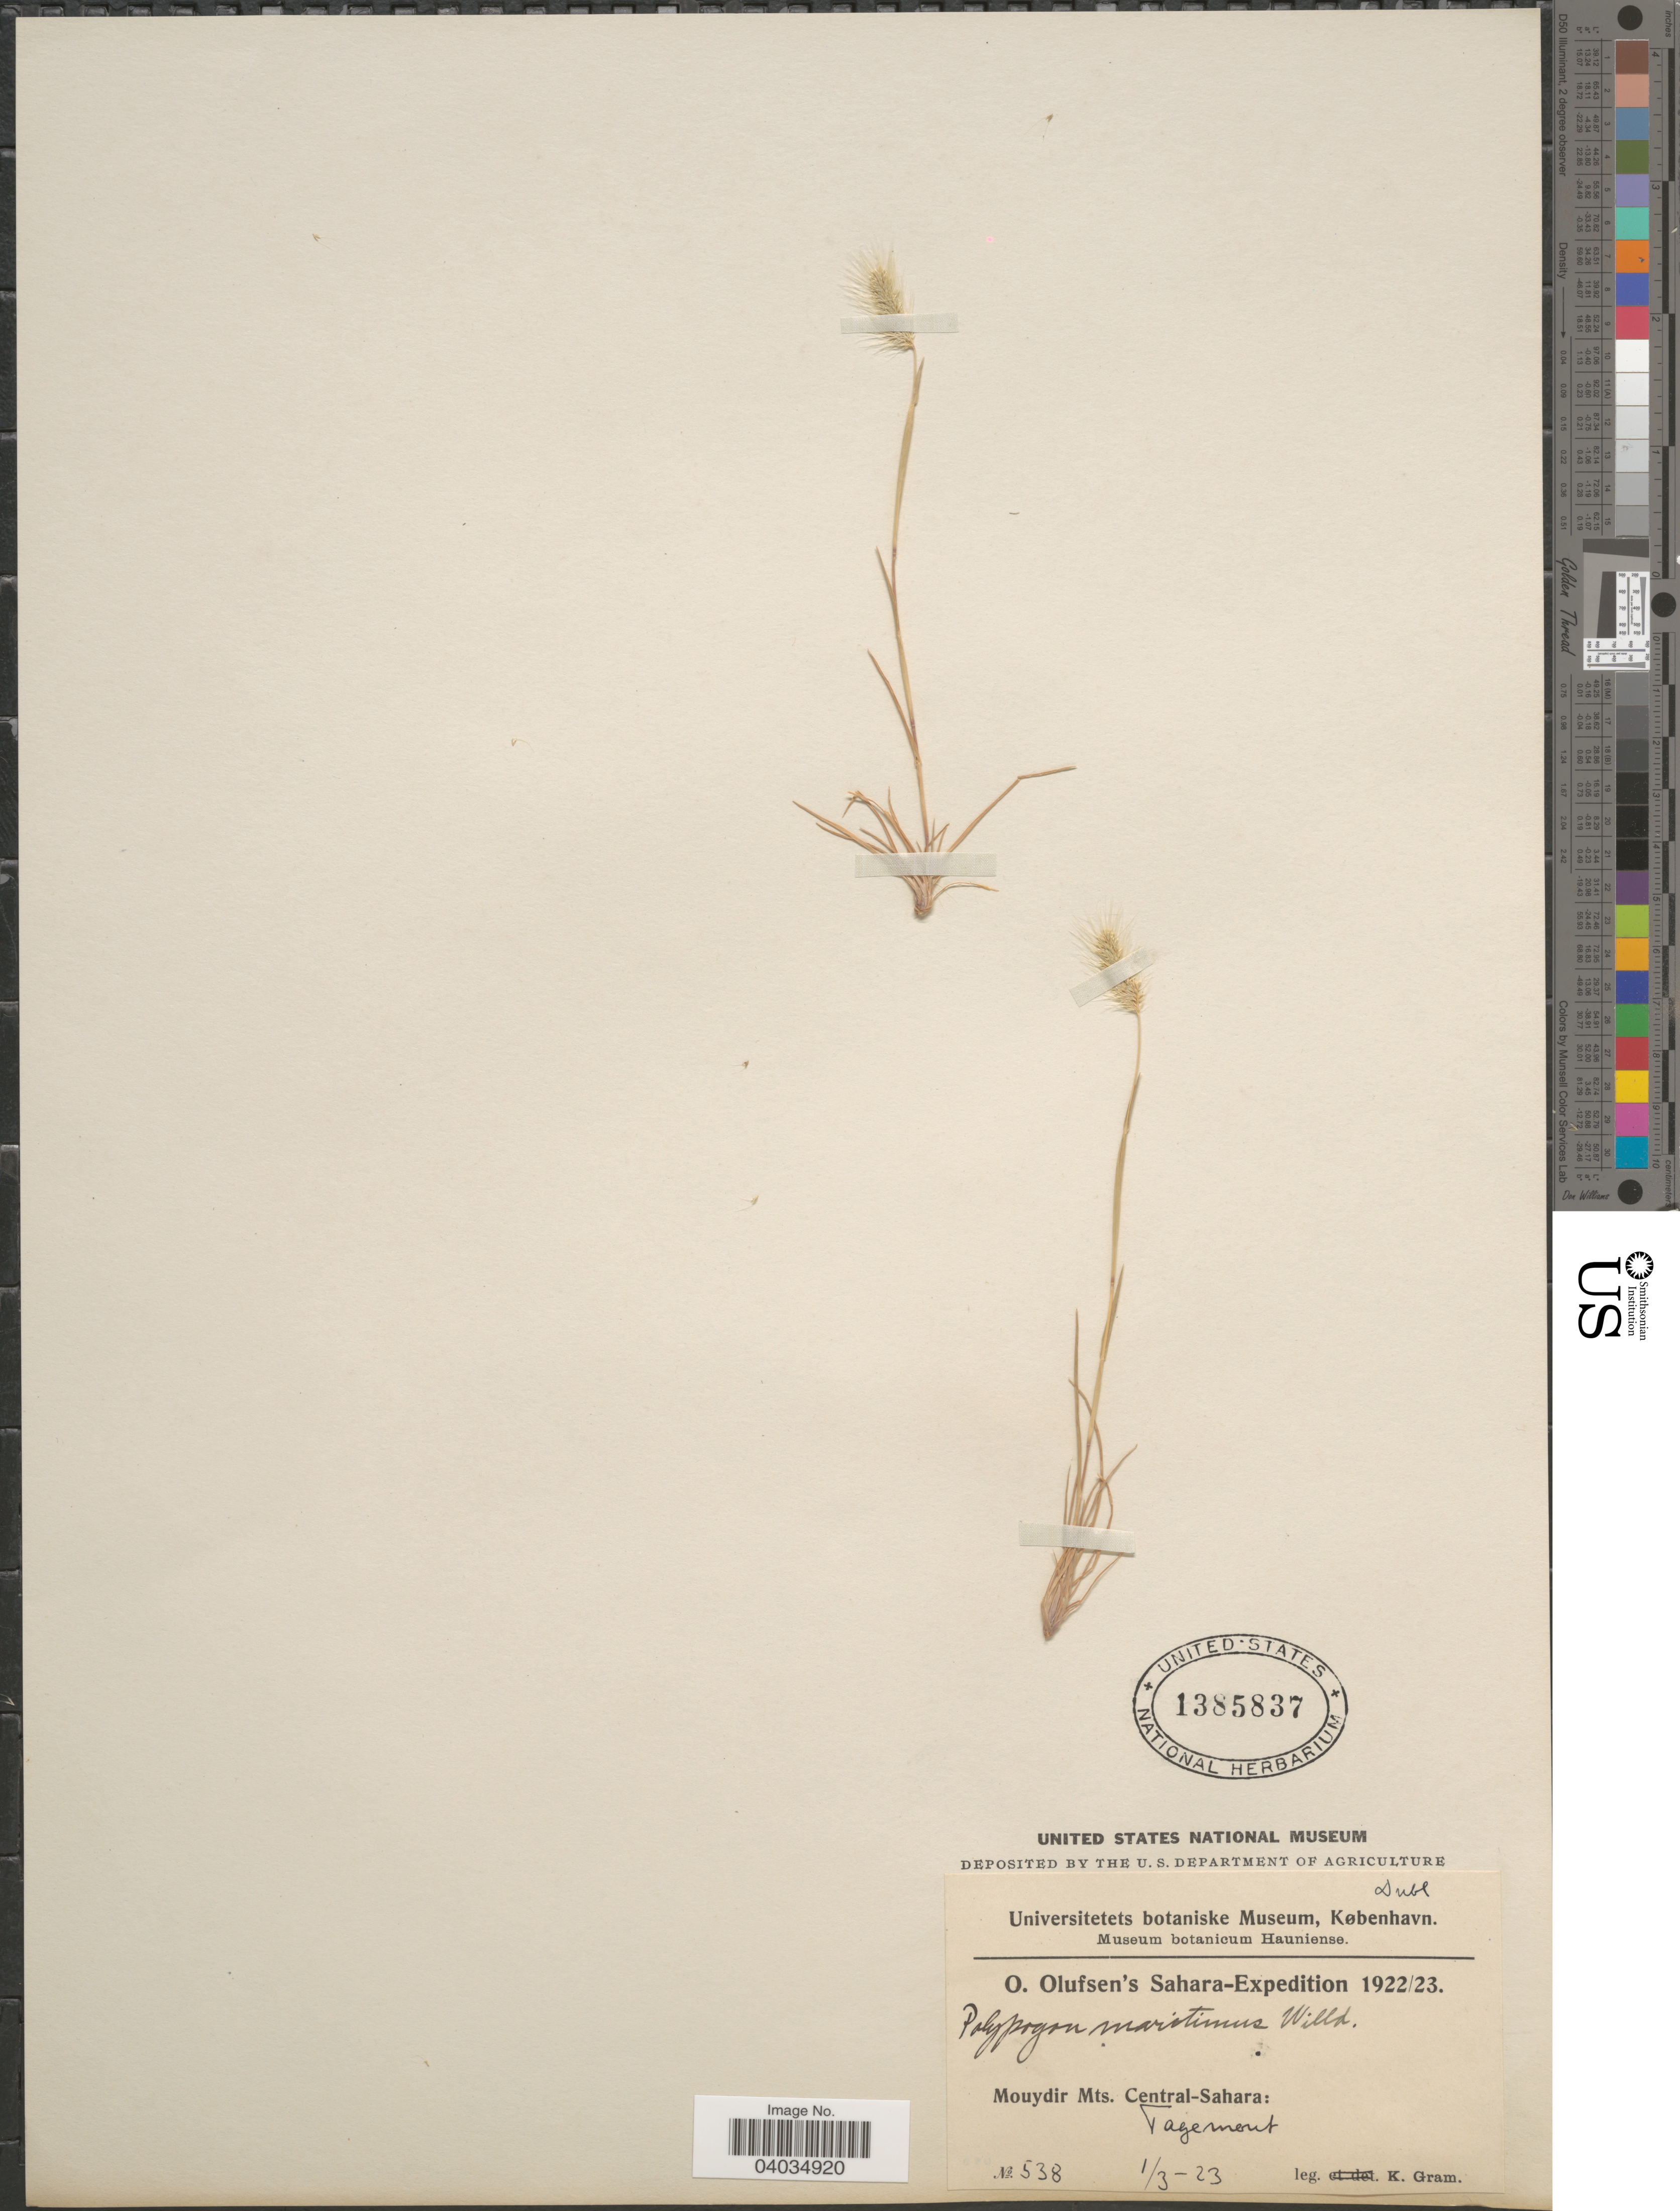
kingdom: Plantae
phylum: Tracheophyta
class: Liliopsida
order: Poales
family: Poaceae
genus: Polypogon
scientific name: Polypogon maritimus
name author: Willd.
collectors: K. Gram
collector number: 538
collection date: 1923-03-01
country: Algeria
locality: Mouydir Mts. Central-Sahara: Tagemont.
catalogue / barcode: US 1385837